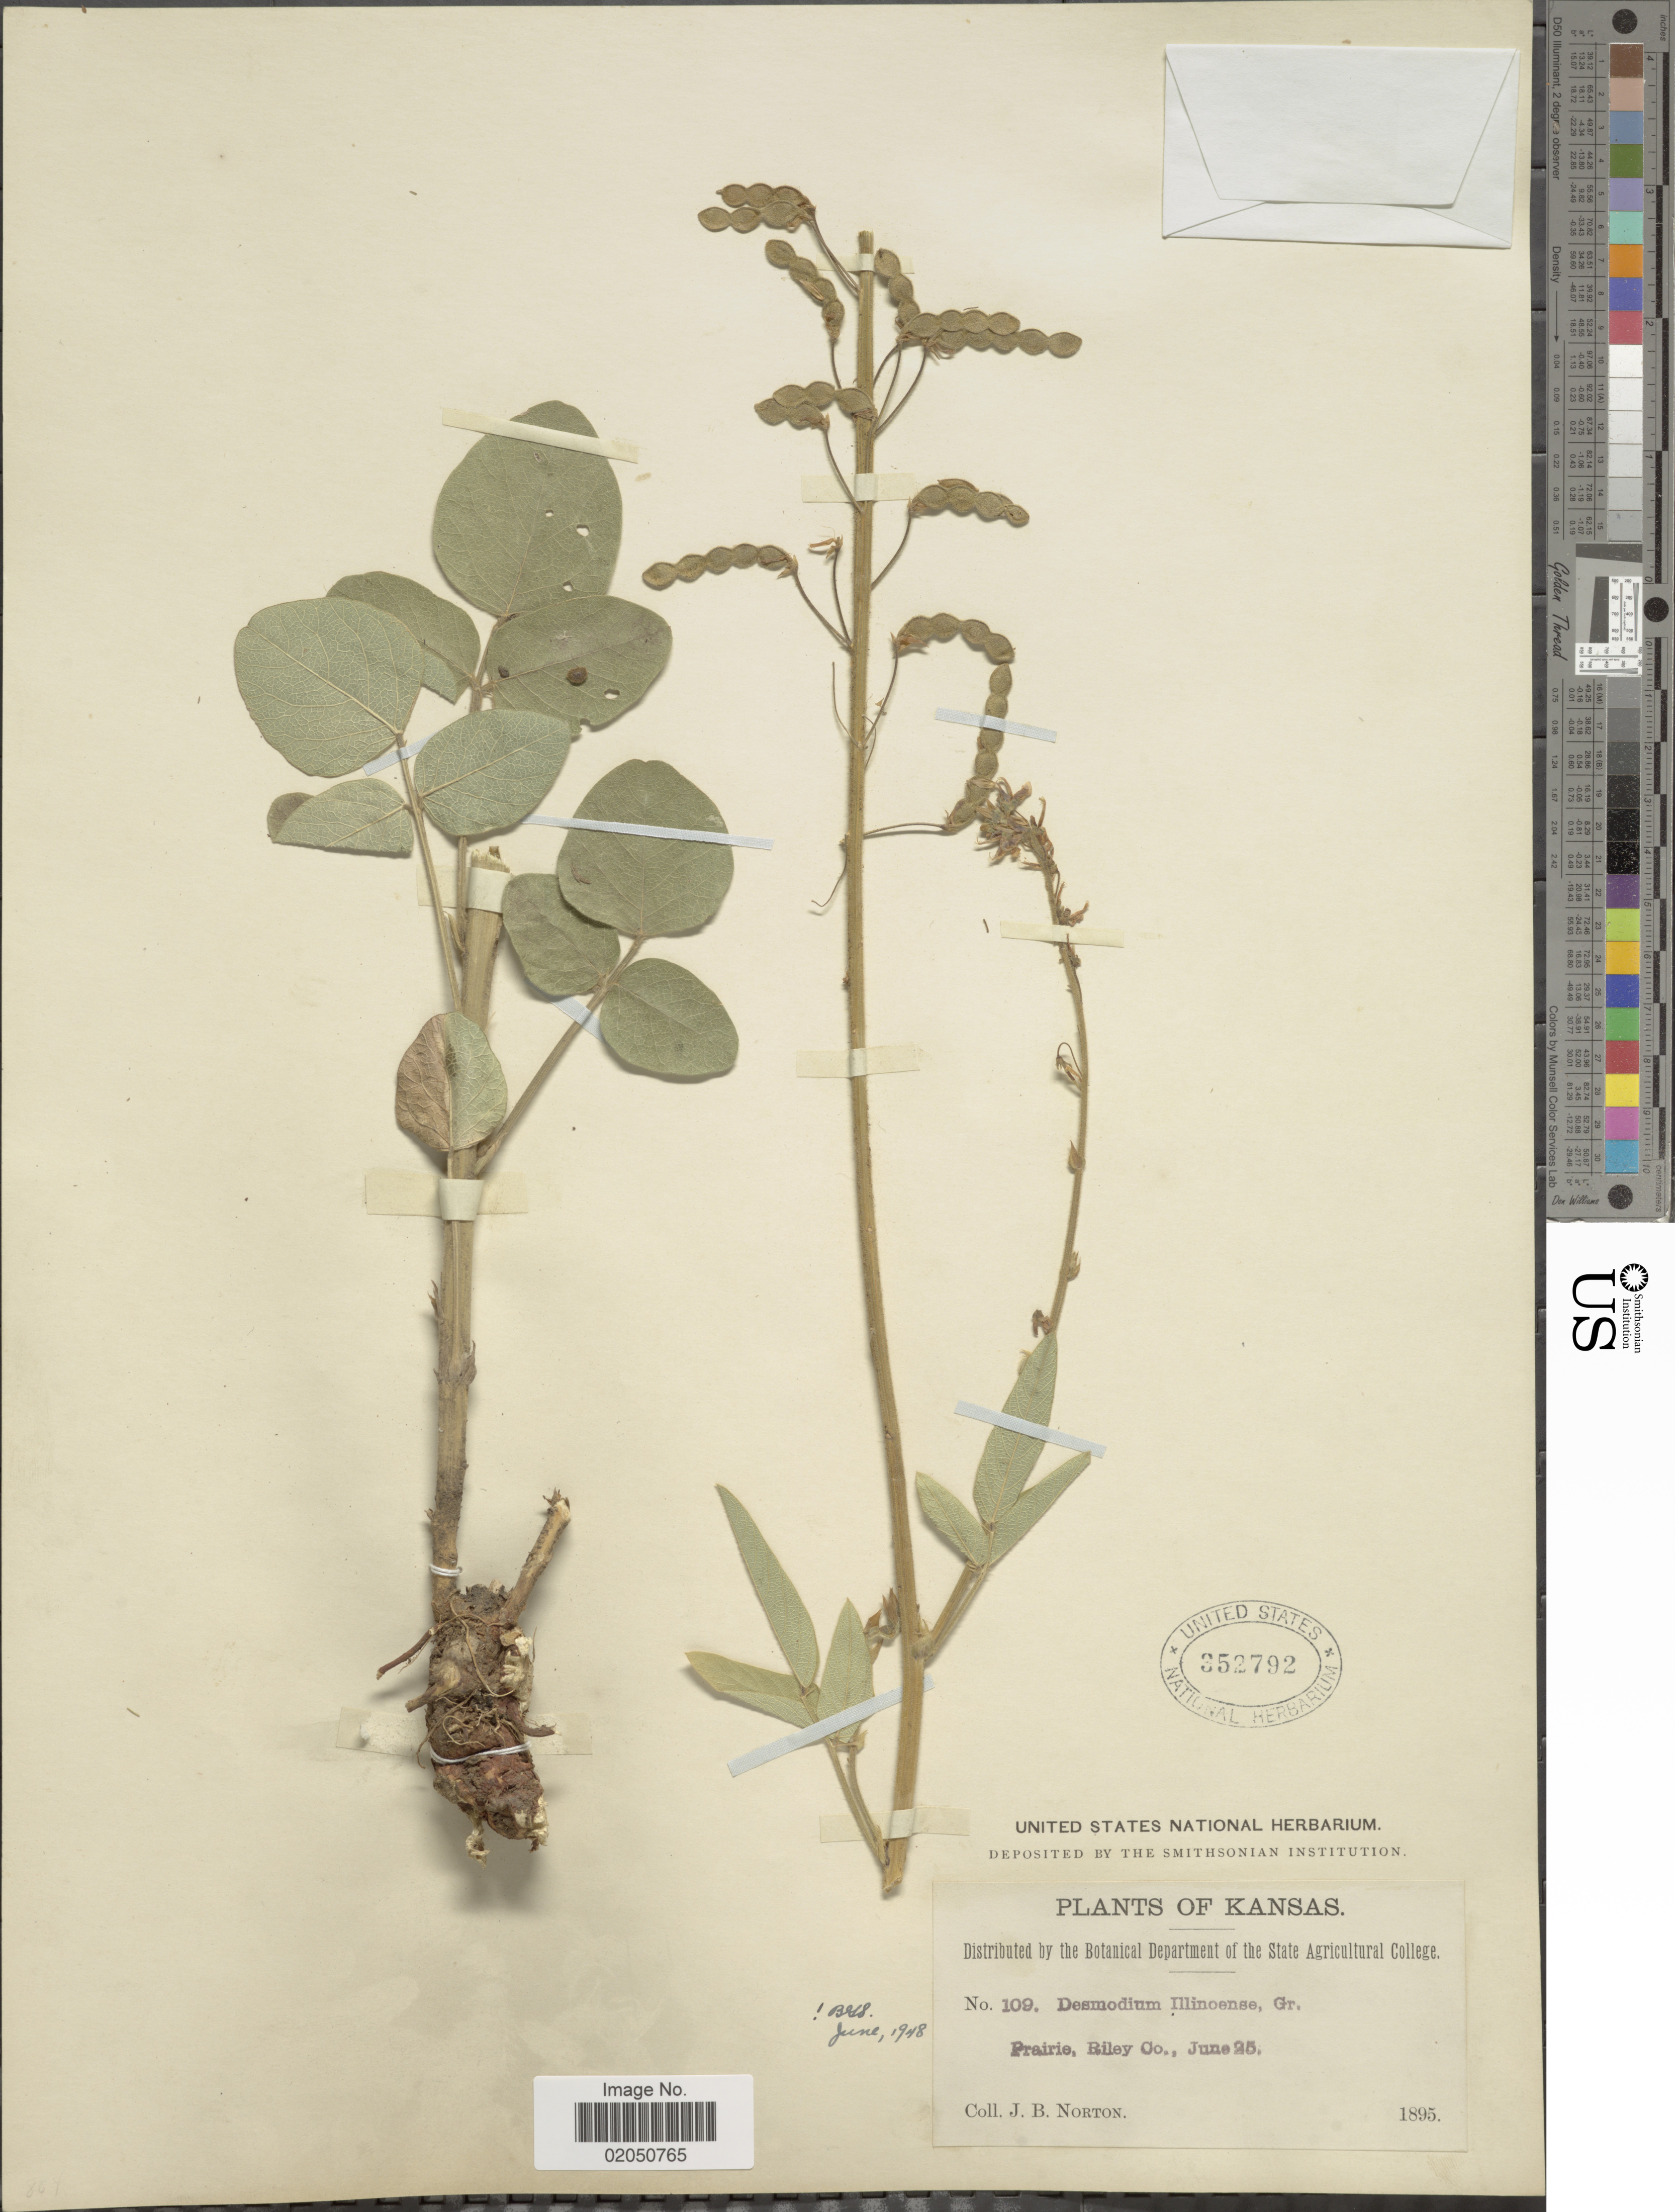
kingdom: Plantae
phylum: Tracheophyta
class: Magnoliopsida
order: Fabales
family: Fabaceae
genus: Desmodium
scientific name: Desmodium illinoense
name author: A. Gray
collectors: J. B. Norton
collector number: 109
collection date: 1895-06-25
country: United States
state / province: Kansas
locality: Prairie, Riley Co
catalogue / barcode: US 352792